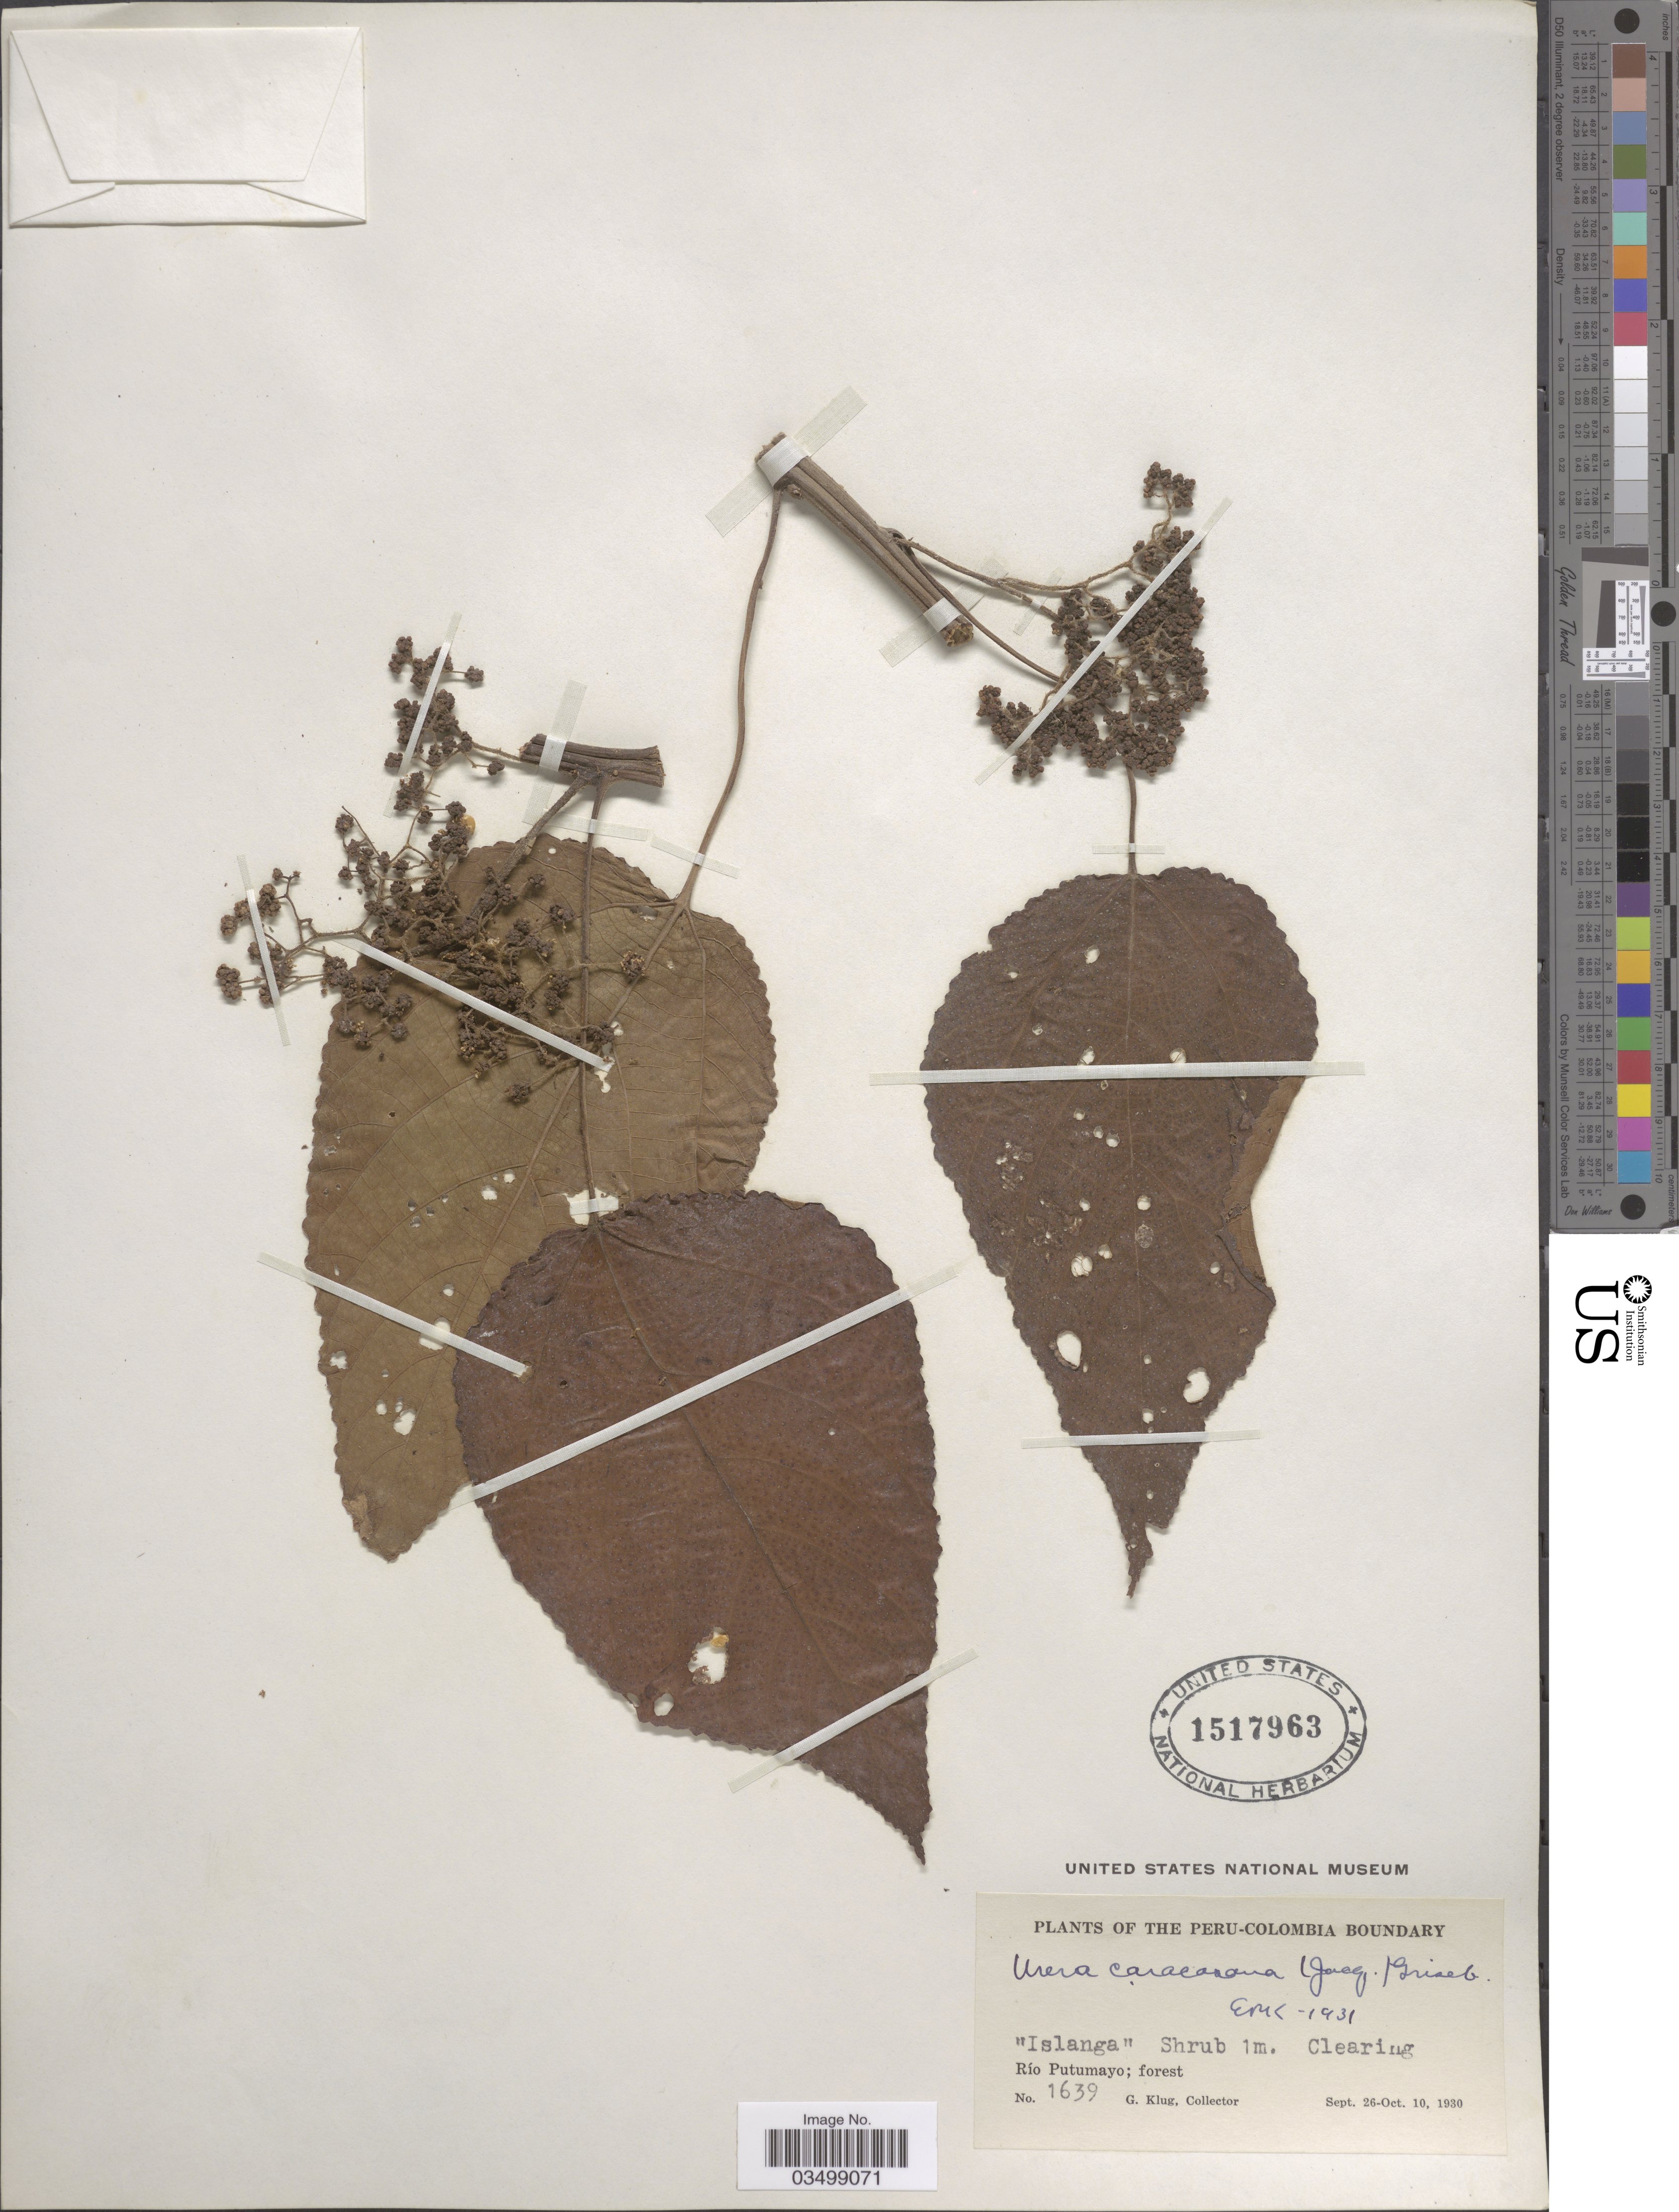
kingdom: Plantae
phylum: Tracheophyta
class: Magnoliopsida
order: Rosales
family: Urticaceae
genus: Urera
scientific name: Urera caracasana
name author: (Jacq.) Gaudich. ex Griseb.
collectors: G. Klug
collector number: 1639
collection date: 1930-09-26/1930-10-10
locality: The Peru-Colombia Boundary. Río Putumayo.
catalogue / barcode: US 1517963